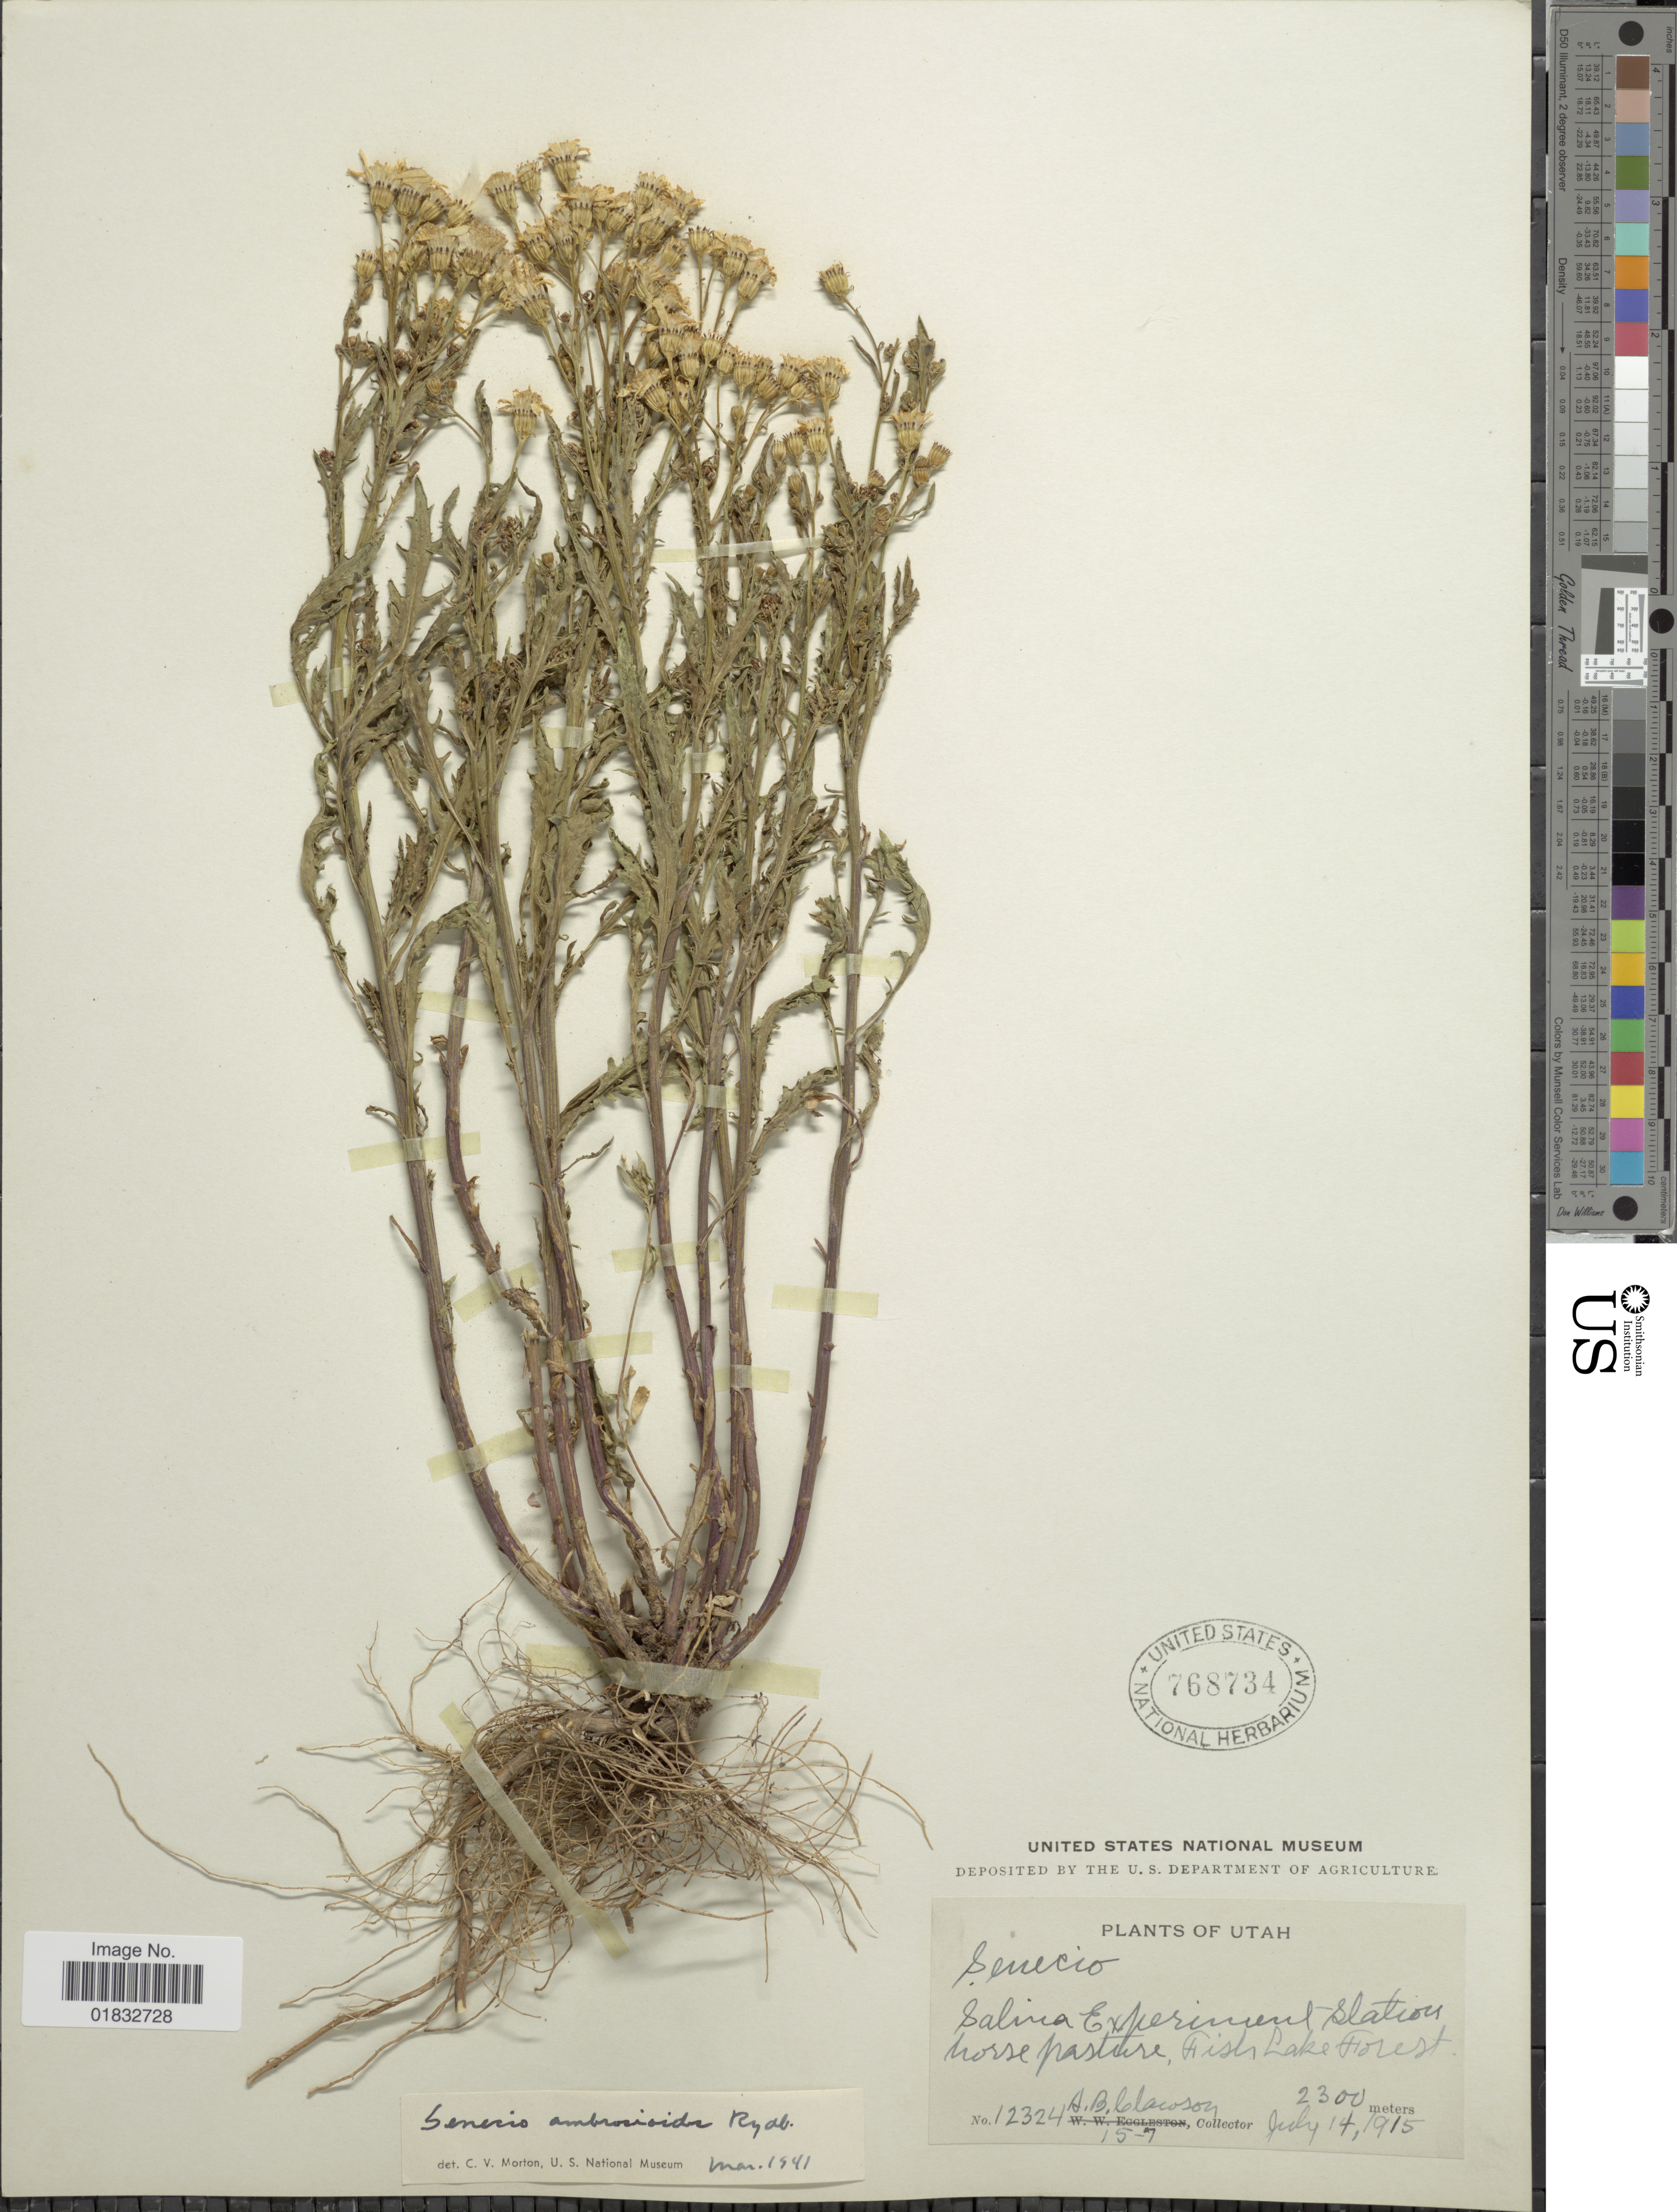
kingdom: Plantae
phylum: Tracheophyta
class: Magnoliopsida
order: Asterales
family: Asteraceae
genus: Senecio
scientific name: Senecio eremophilus var. kingii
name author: (Rydb.) Greenm.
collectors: A. Clawson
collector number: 12324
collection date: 1915-07-14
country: United States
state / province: Utah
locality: Saline Experiment Station Horse pasture, Fish Lake Forest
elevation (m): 2300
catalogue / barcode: US 768734